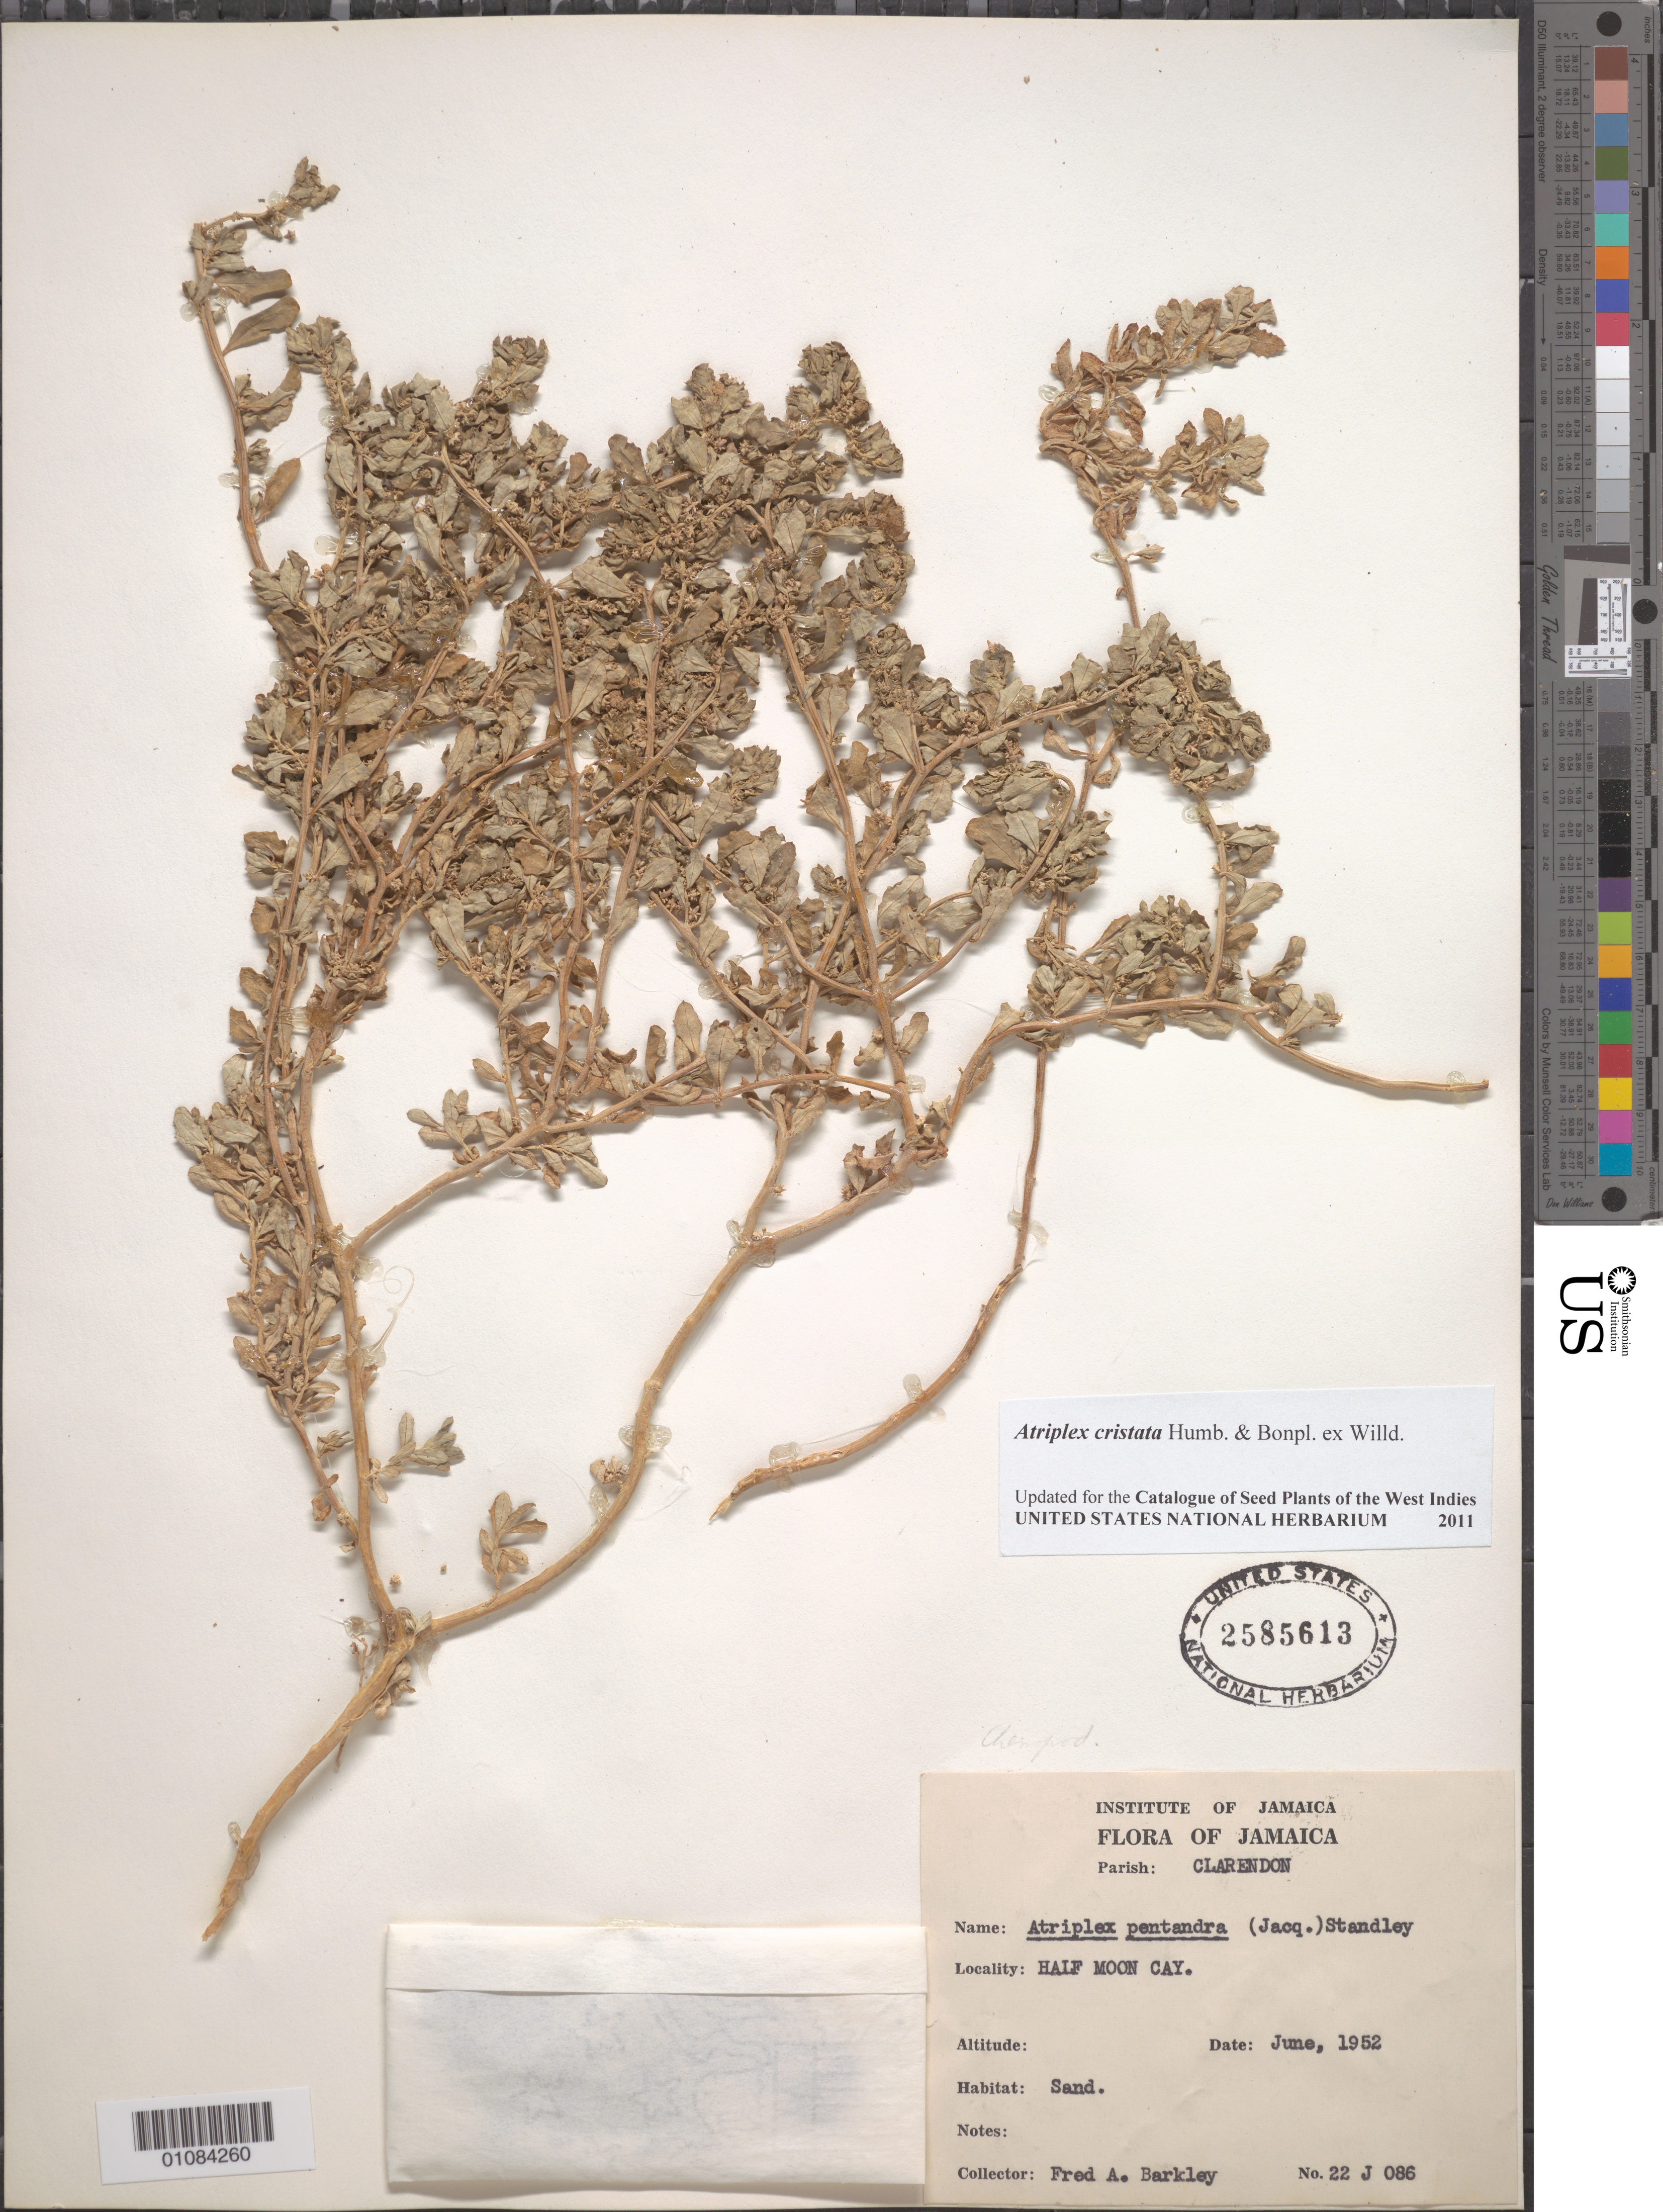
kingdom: Plantae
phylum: Tracheophyta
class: Magnoliopsida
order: Caryophyllales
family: Amaranthaceae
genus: Atriplex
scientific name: Atriplex cristata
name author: Humb. & Bonpl. ex Willd.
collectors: F. A. Barkley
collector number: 22J086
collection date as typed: Jun 1952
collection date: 1952-06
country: Jamaica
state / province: Clarendon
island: Jamaica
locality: Half Moon Cay.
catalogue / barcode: US 2585613